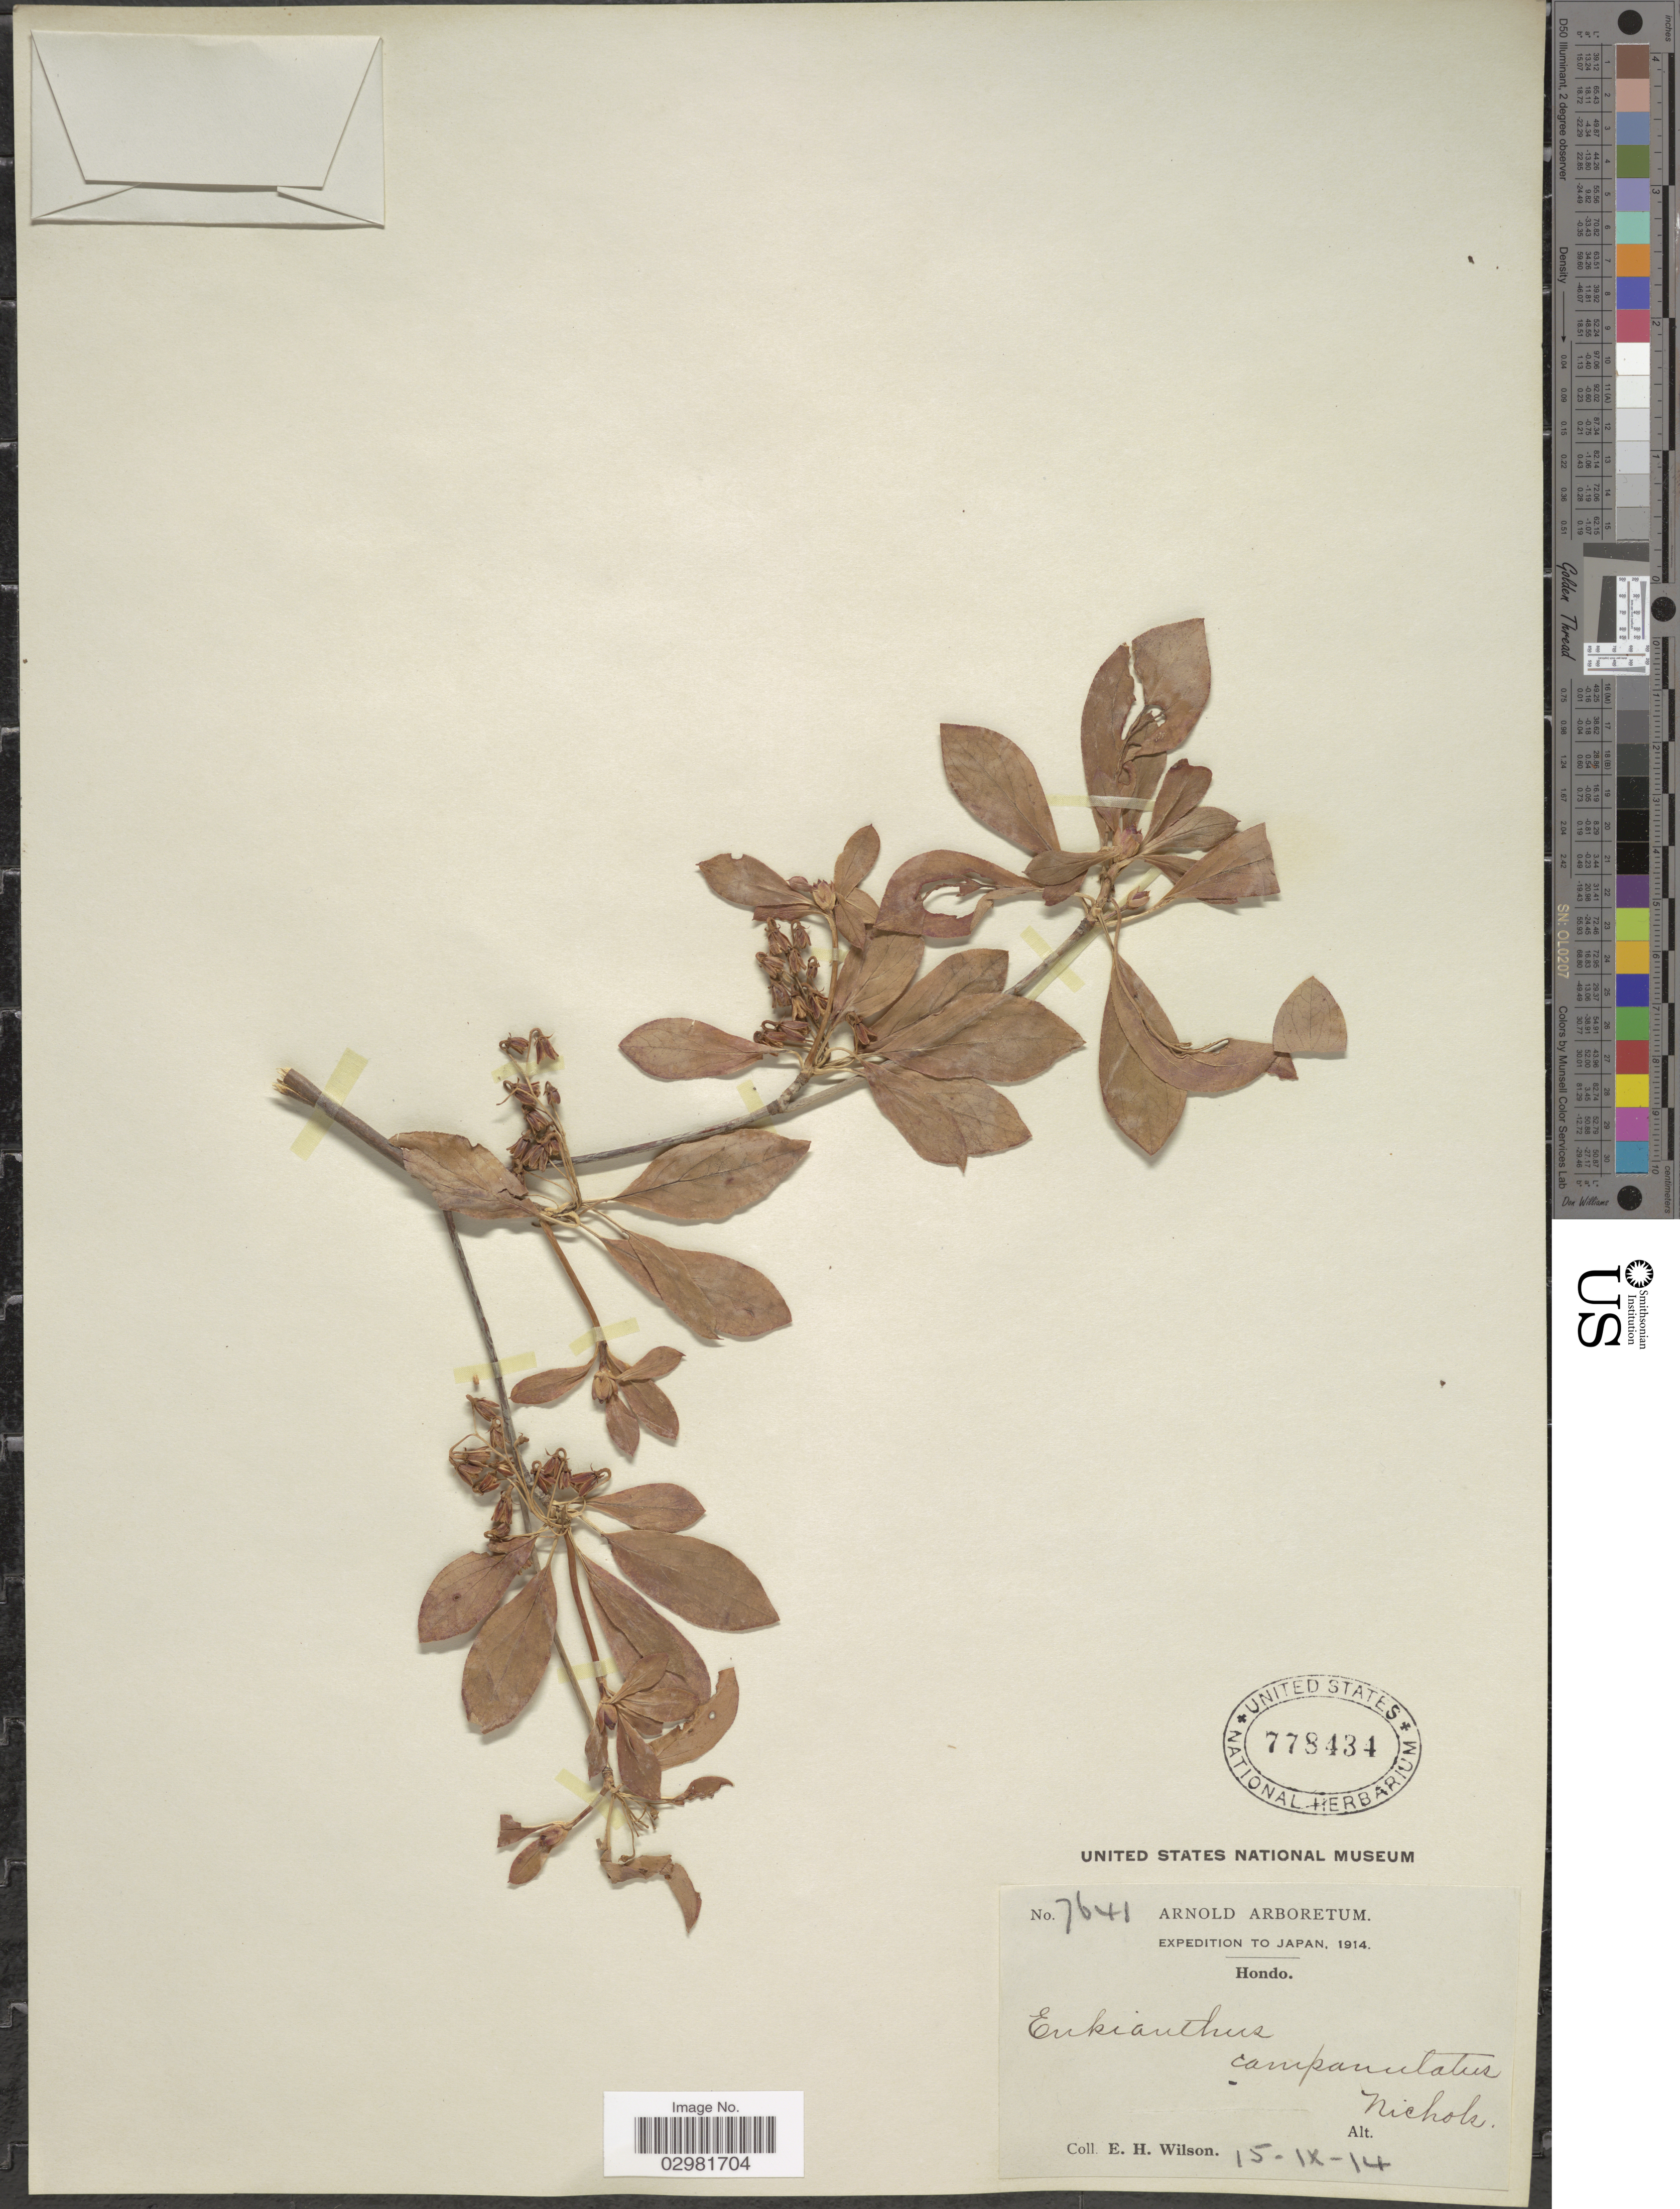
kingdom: Plantae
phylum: Tracheophyta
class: Magnoliopsida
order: Ericales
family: Ericaceae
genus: Enkianthus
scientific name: Enkianthus campanulatus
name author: (Miq.) G. Nicholson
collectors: E. Wilson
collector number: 7641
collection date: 1914-09-15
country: Japan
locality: Hondo.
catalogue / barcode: US 778434